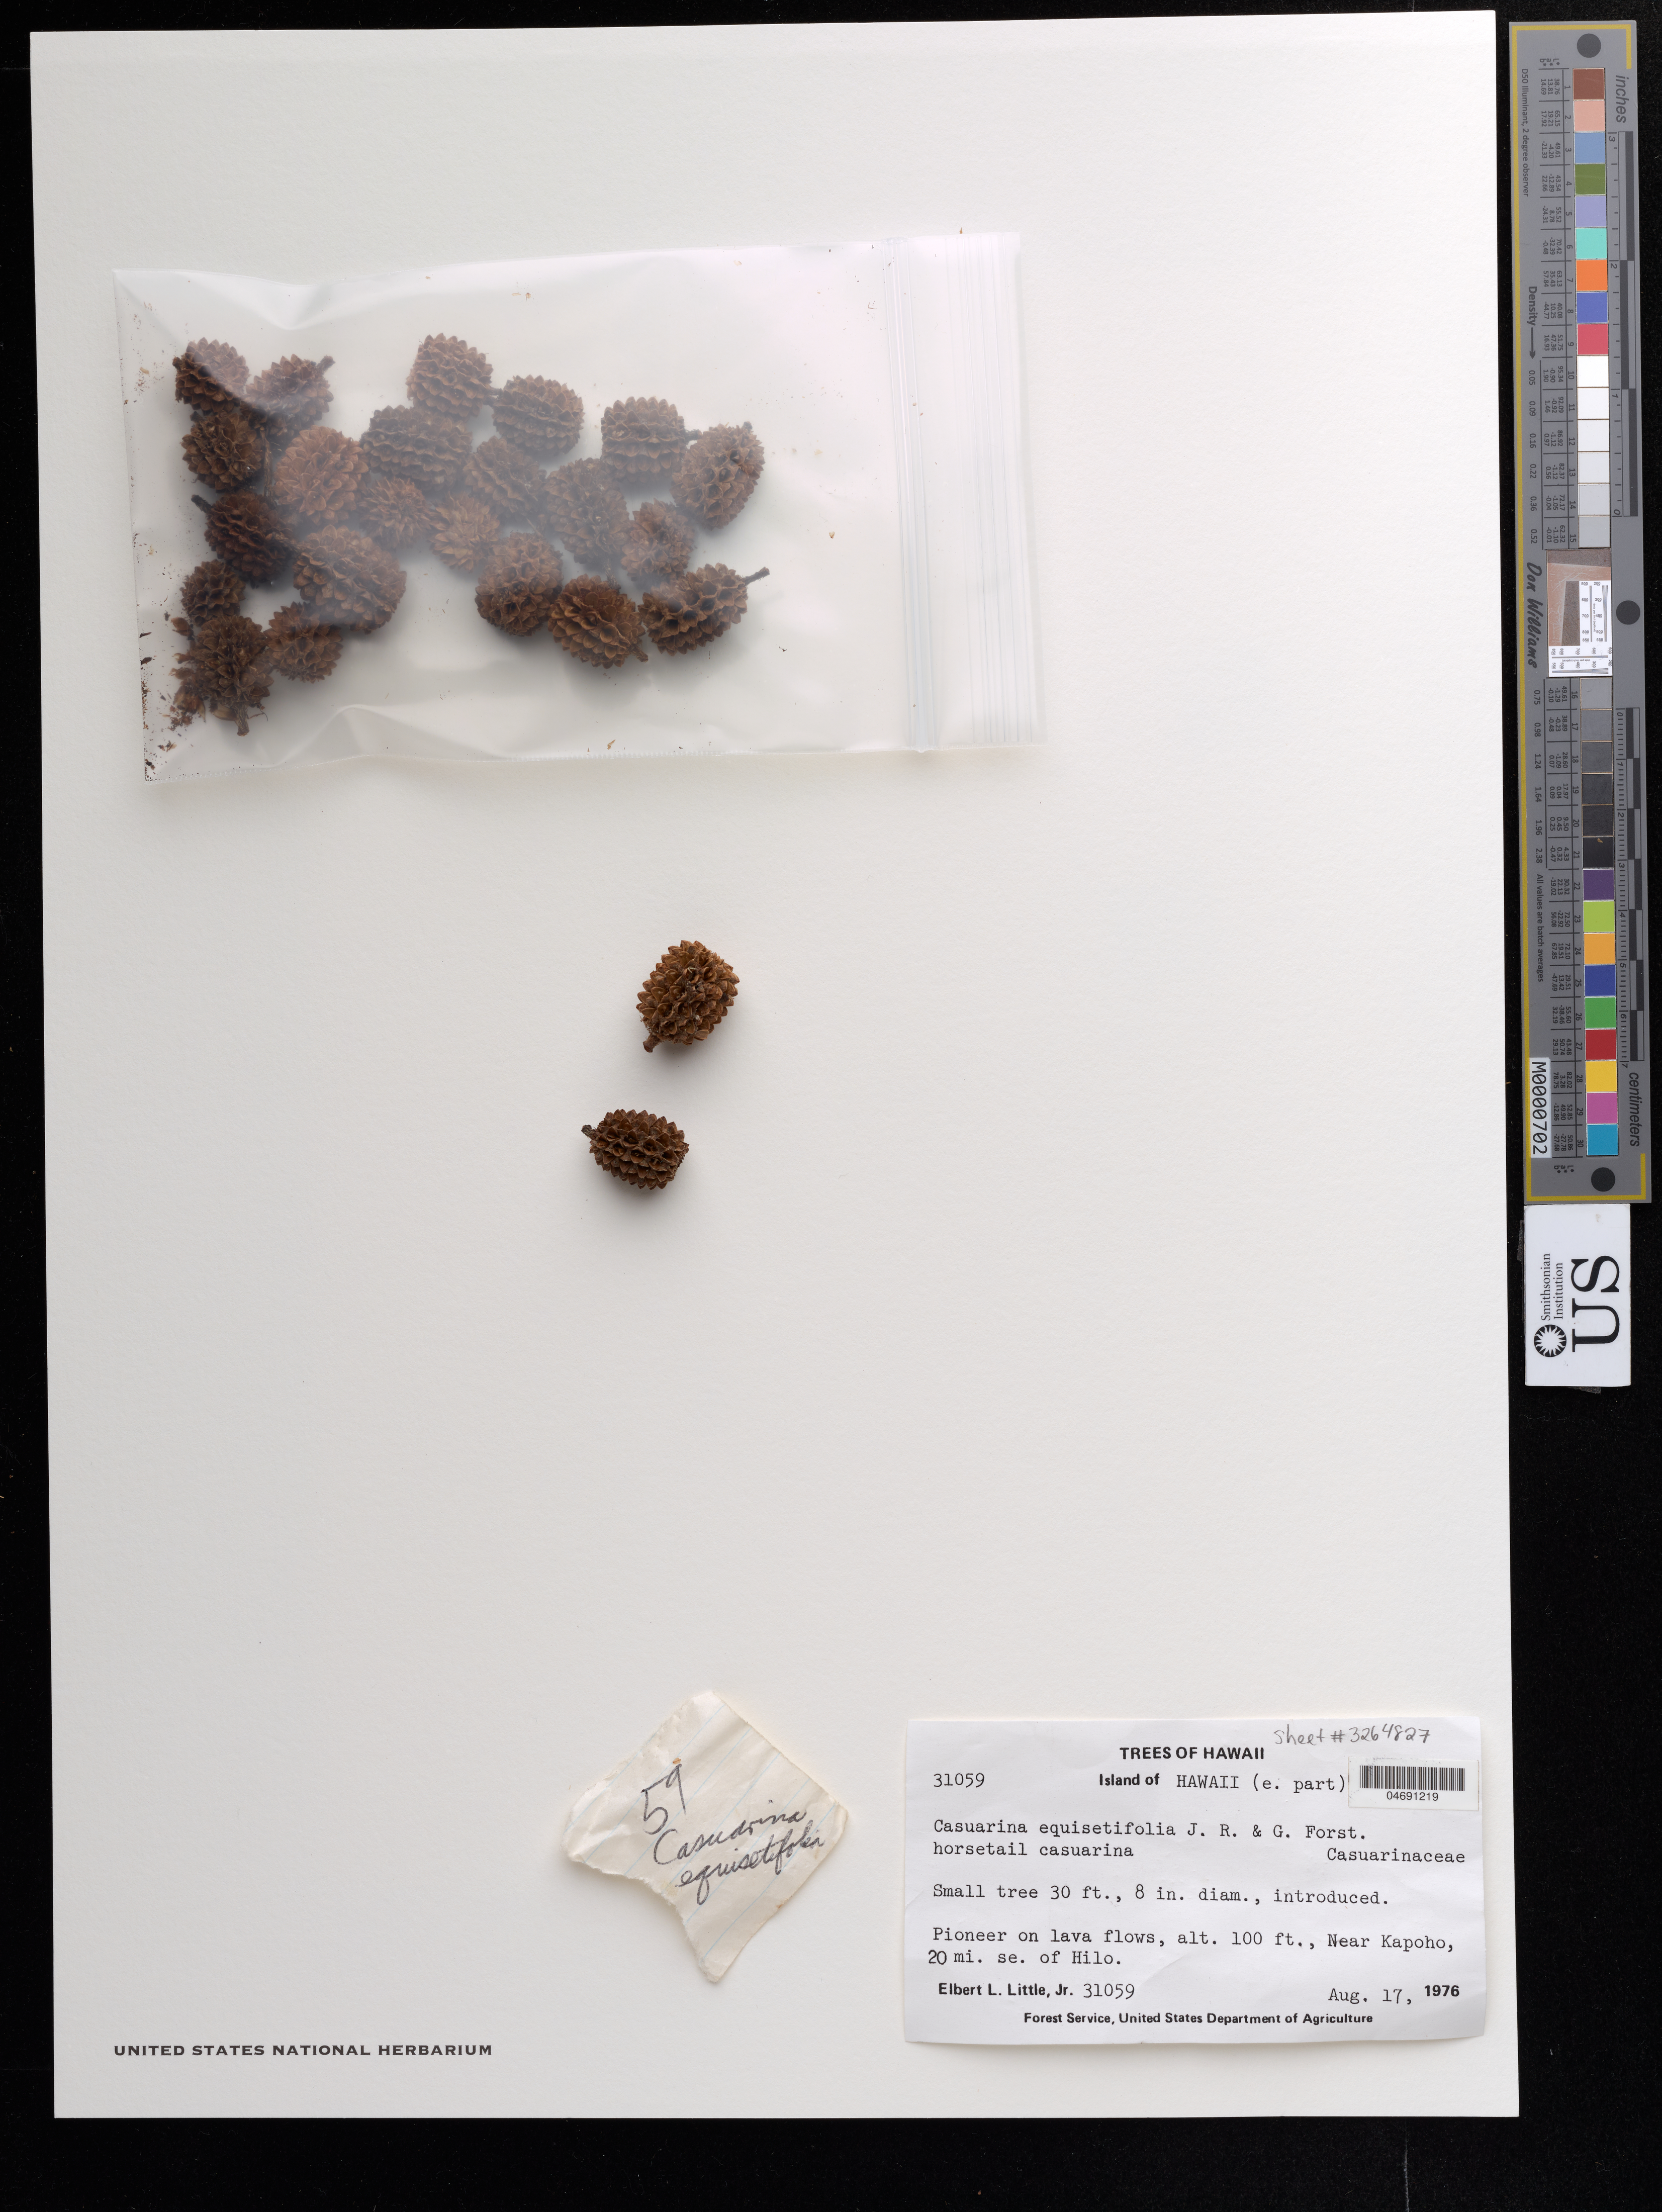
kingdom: Plantae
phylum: Tracheophyta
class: Magnoliopsida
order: Fagales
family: Casuarinaceae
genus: Casuarina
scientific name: Casuarina equisetifolia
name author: L.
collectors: E. L. Little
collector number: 31059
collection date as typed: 17 Aug 1976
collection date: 1976-08-17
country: United States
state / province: Hawaii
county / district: Hawaii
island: Hawaii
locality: E part of Hawaii, near Kapoho, 20 miles SE of Hilo.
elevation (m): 30